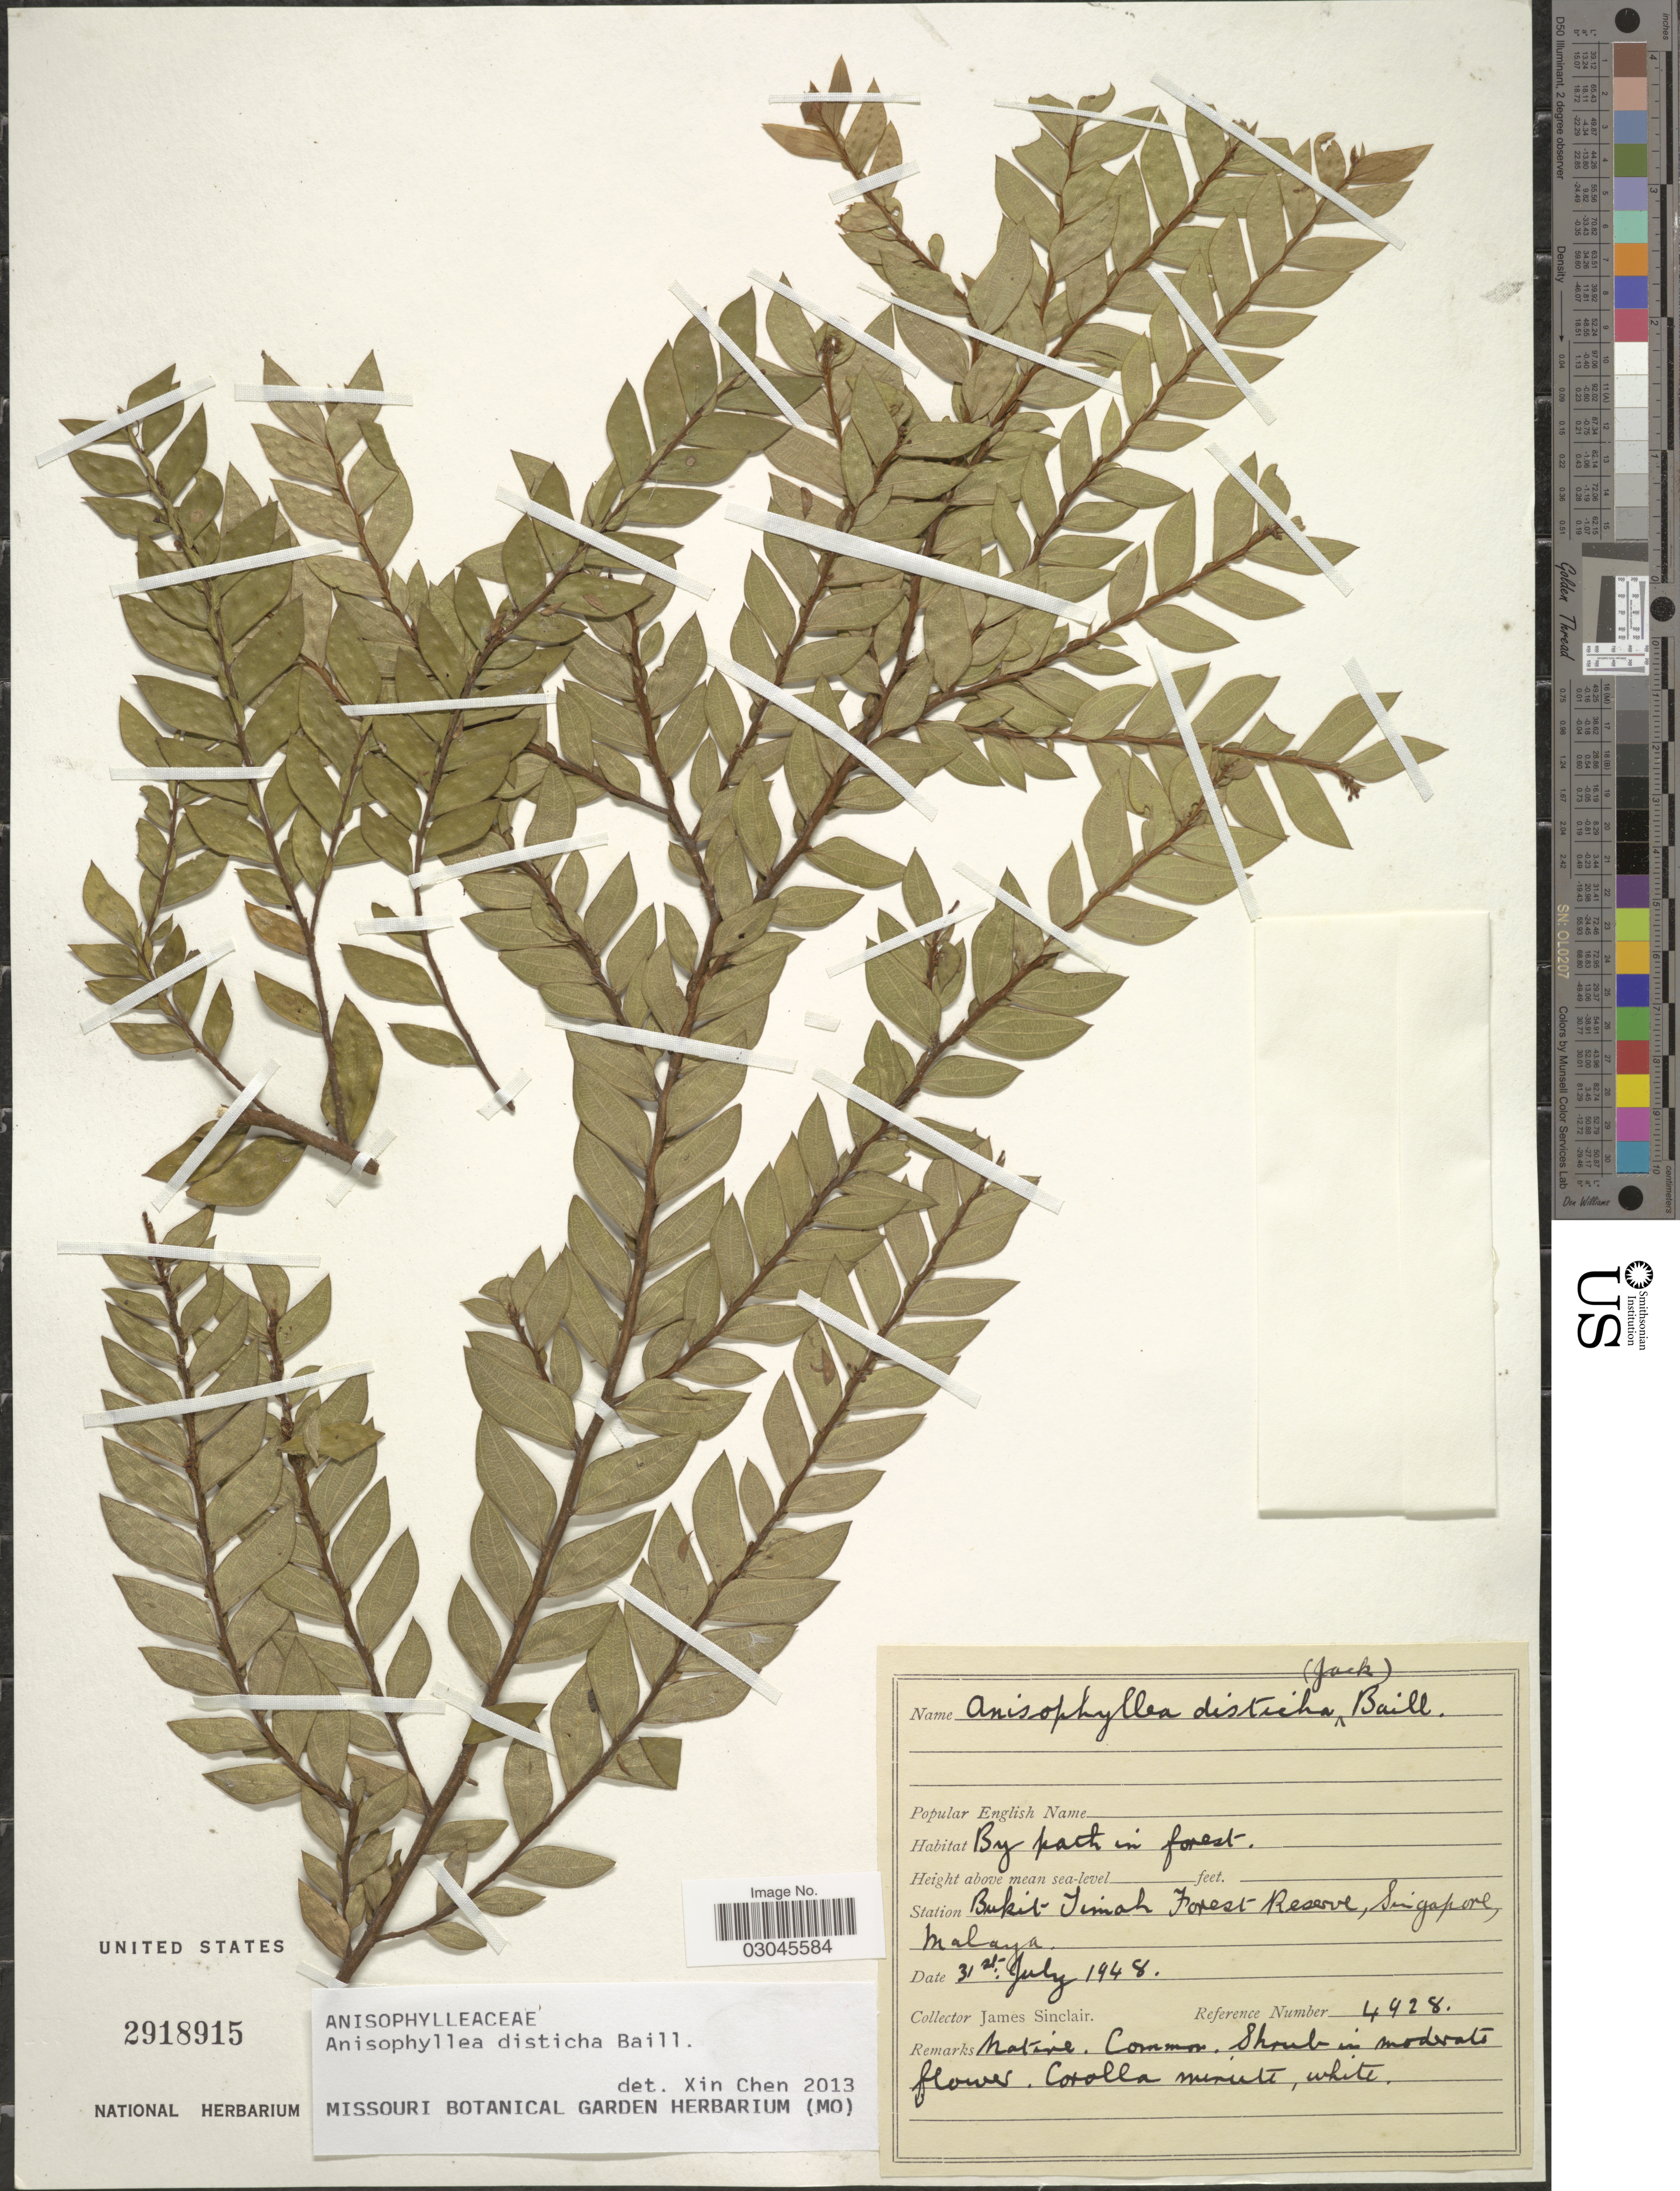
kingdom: Plantae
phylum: Tracheophyta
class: Magnoliopsida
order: Cucurbitales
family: Anisophylleaceae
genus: Anisophyllea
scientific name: Anisophyllea disticha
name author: (Jack) Baill.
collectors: J. Sinclair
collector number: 4928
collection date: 1948-07-31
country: Singapore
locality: Bukit Timah Forest Reserve, Malaya.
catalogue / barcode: US 2918915